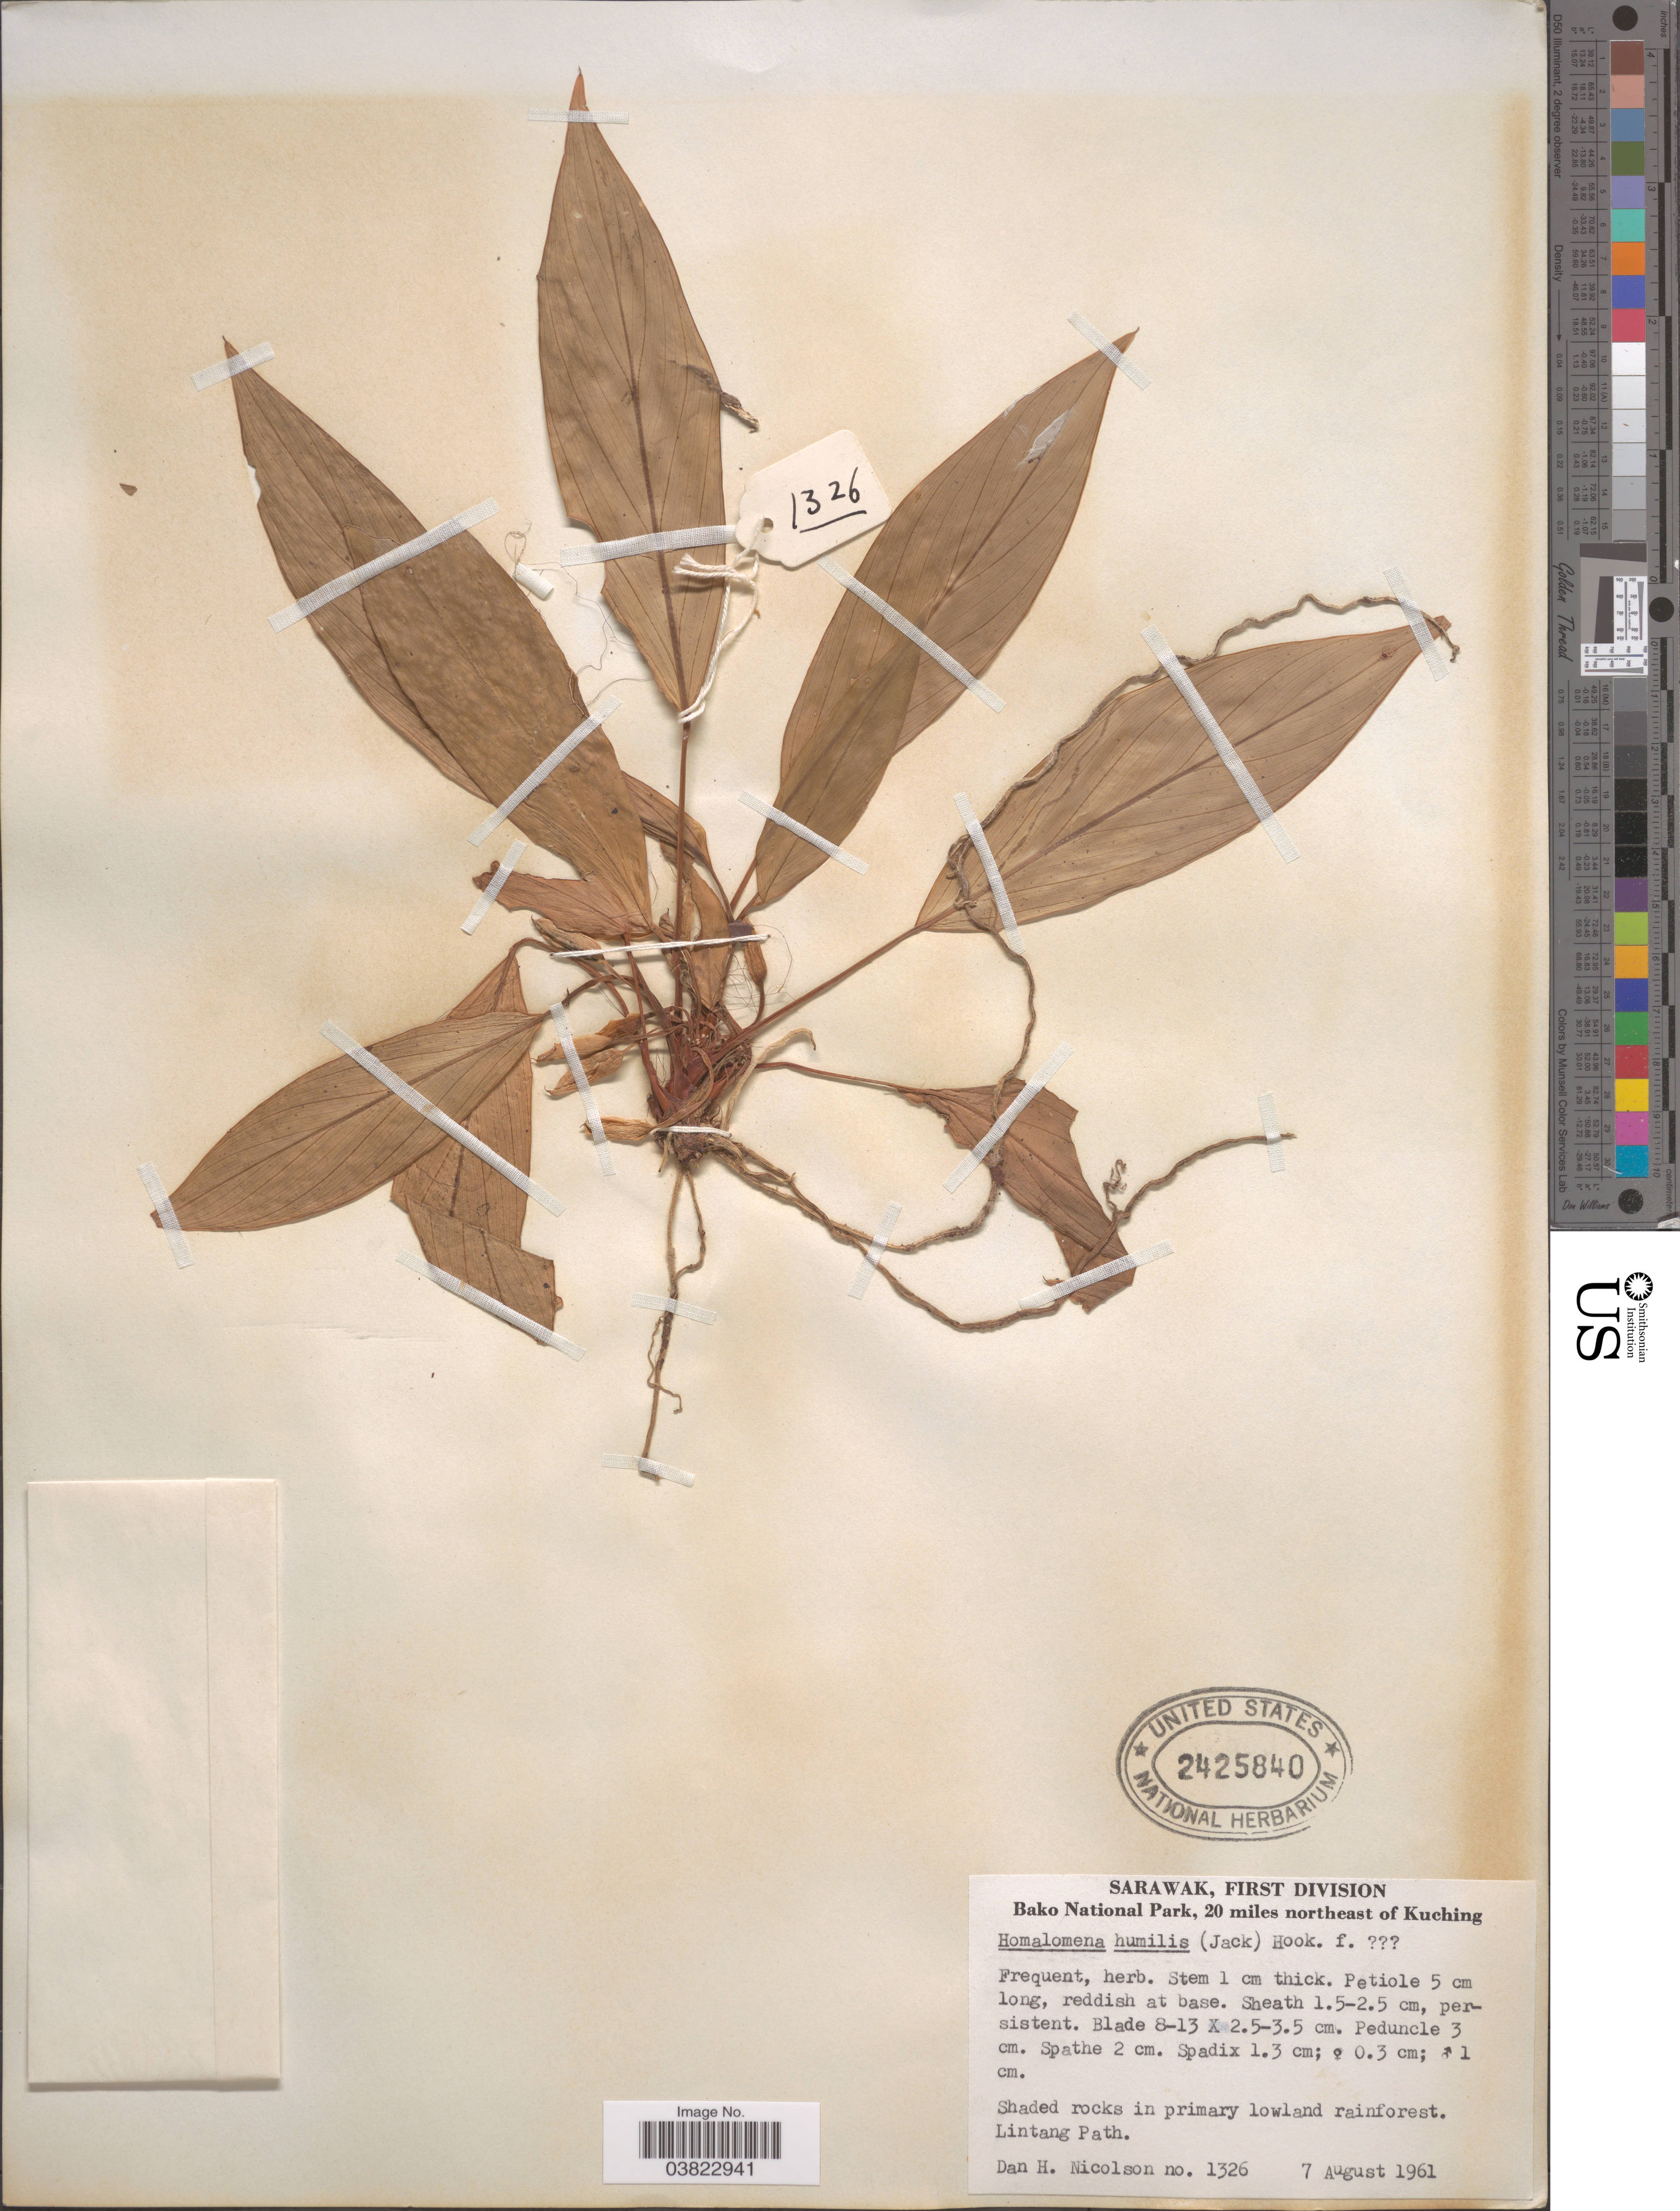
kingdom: Plantae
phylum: Tracheophyta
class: Liliopsida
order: Alismatales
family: Araceae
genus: Homalomena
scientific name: Homalomena humilis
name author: (Jack) Hook. f.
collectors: D. H. Nicolson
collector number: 1326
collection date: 1961-08-07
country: Malaysia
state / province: Sarawak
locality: First Division. Bako National Park, 20 miles northeast of Kuching. Lintang Path.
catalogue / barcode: US 2425840